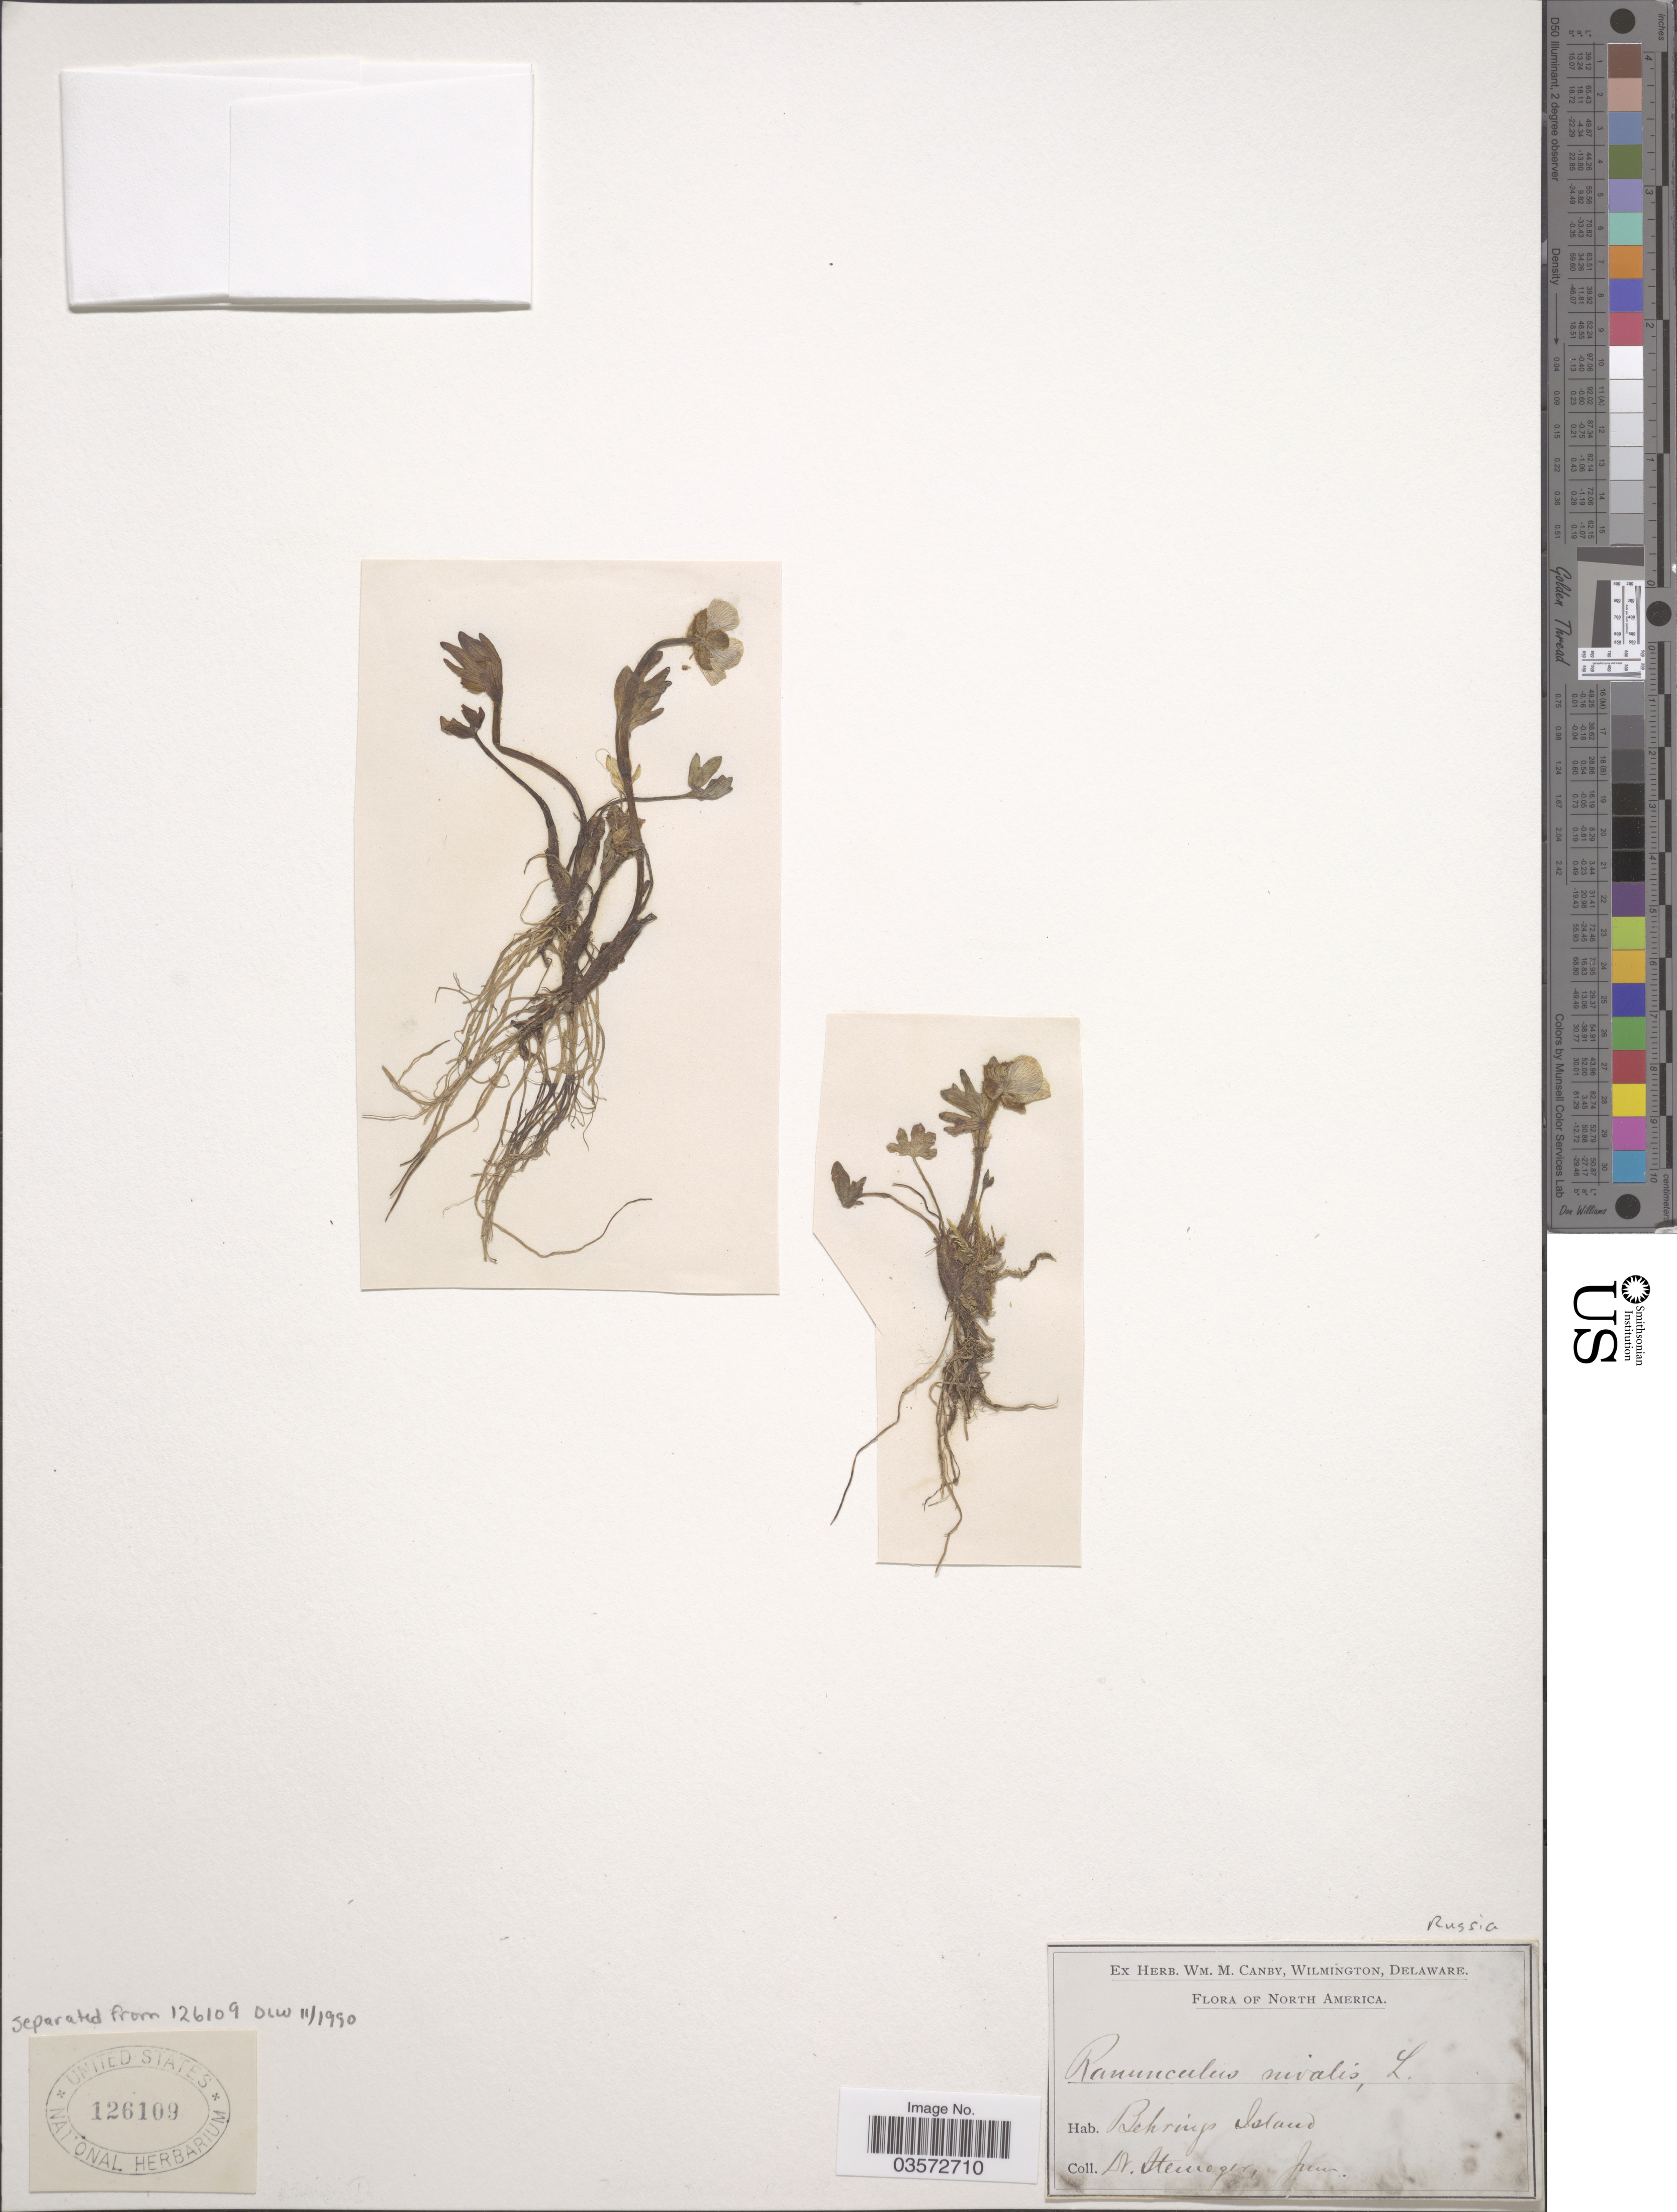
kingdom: Plantae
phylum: Tracheophyta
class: Magnoliopsida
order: Ranunculales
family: Ranunculaceae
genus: Ranunculus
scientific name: Ranunculus nivalis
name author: L.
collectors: Steineger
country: Russian Federation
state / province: Kamchatka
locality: Behrings Island.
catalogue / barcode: US 126109